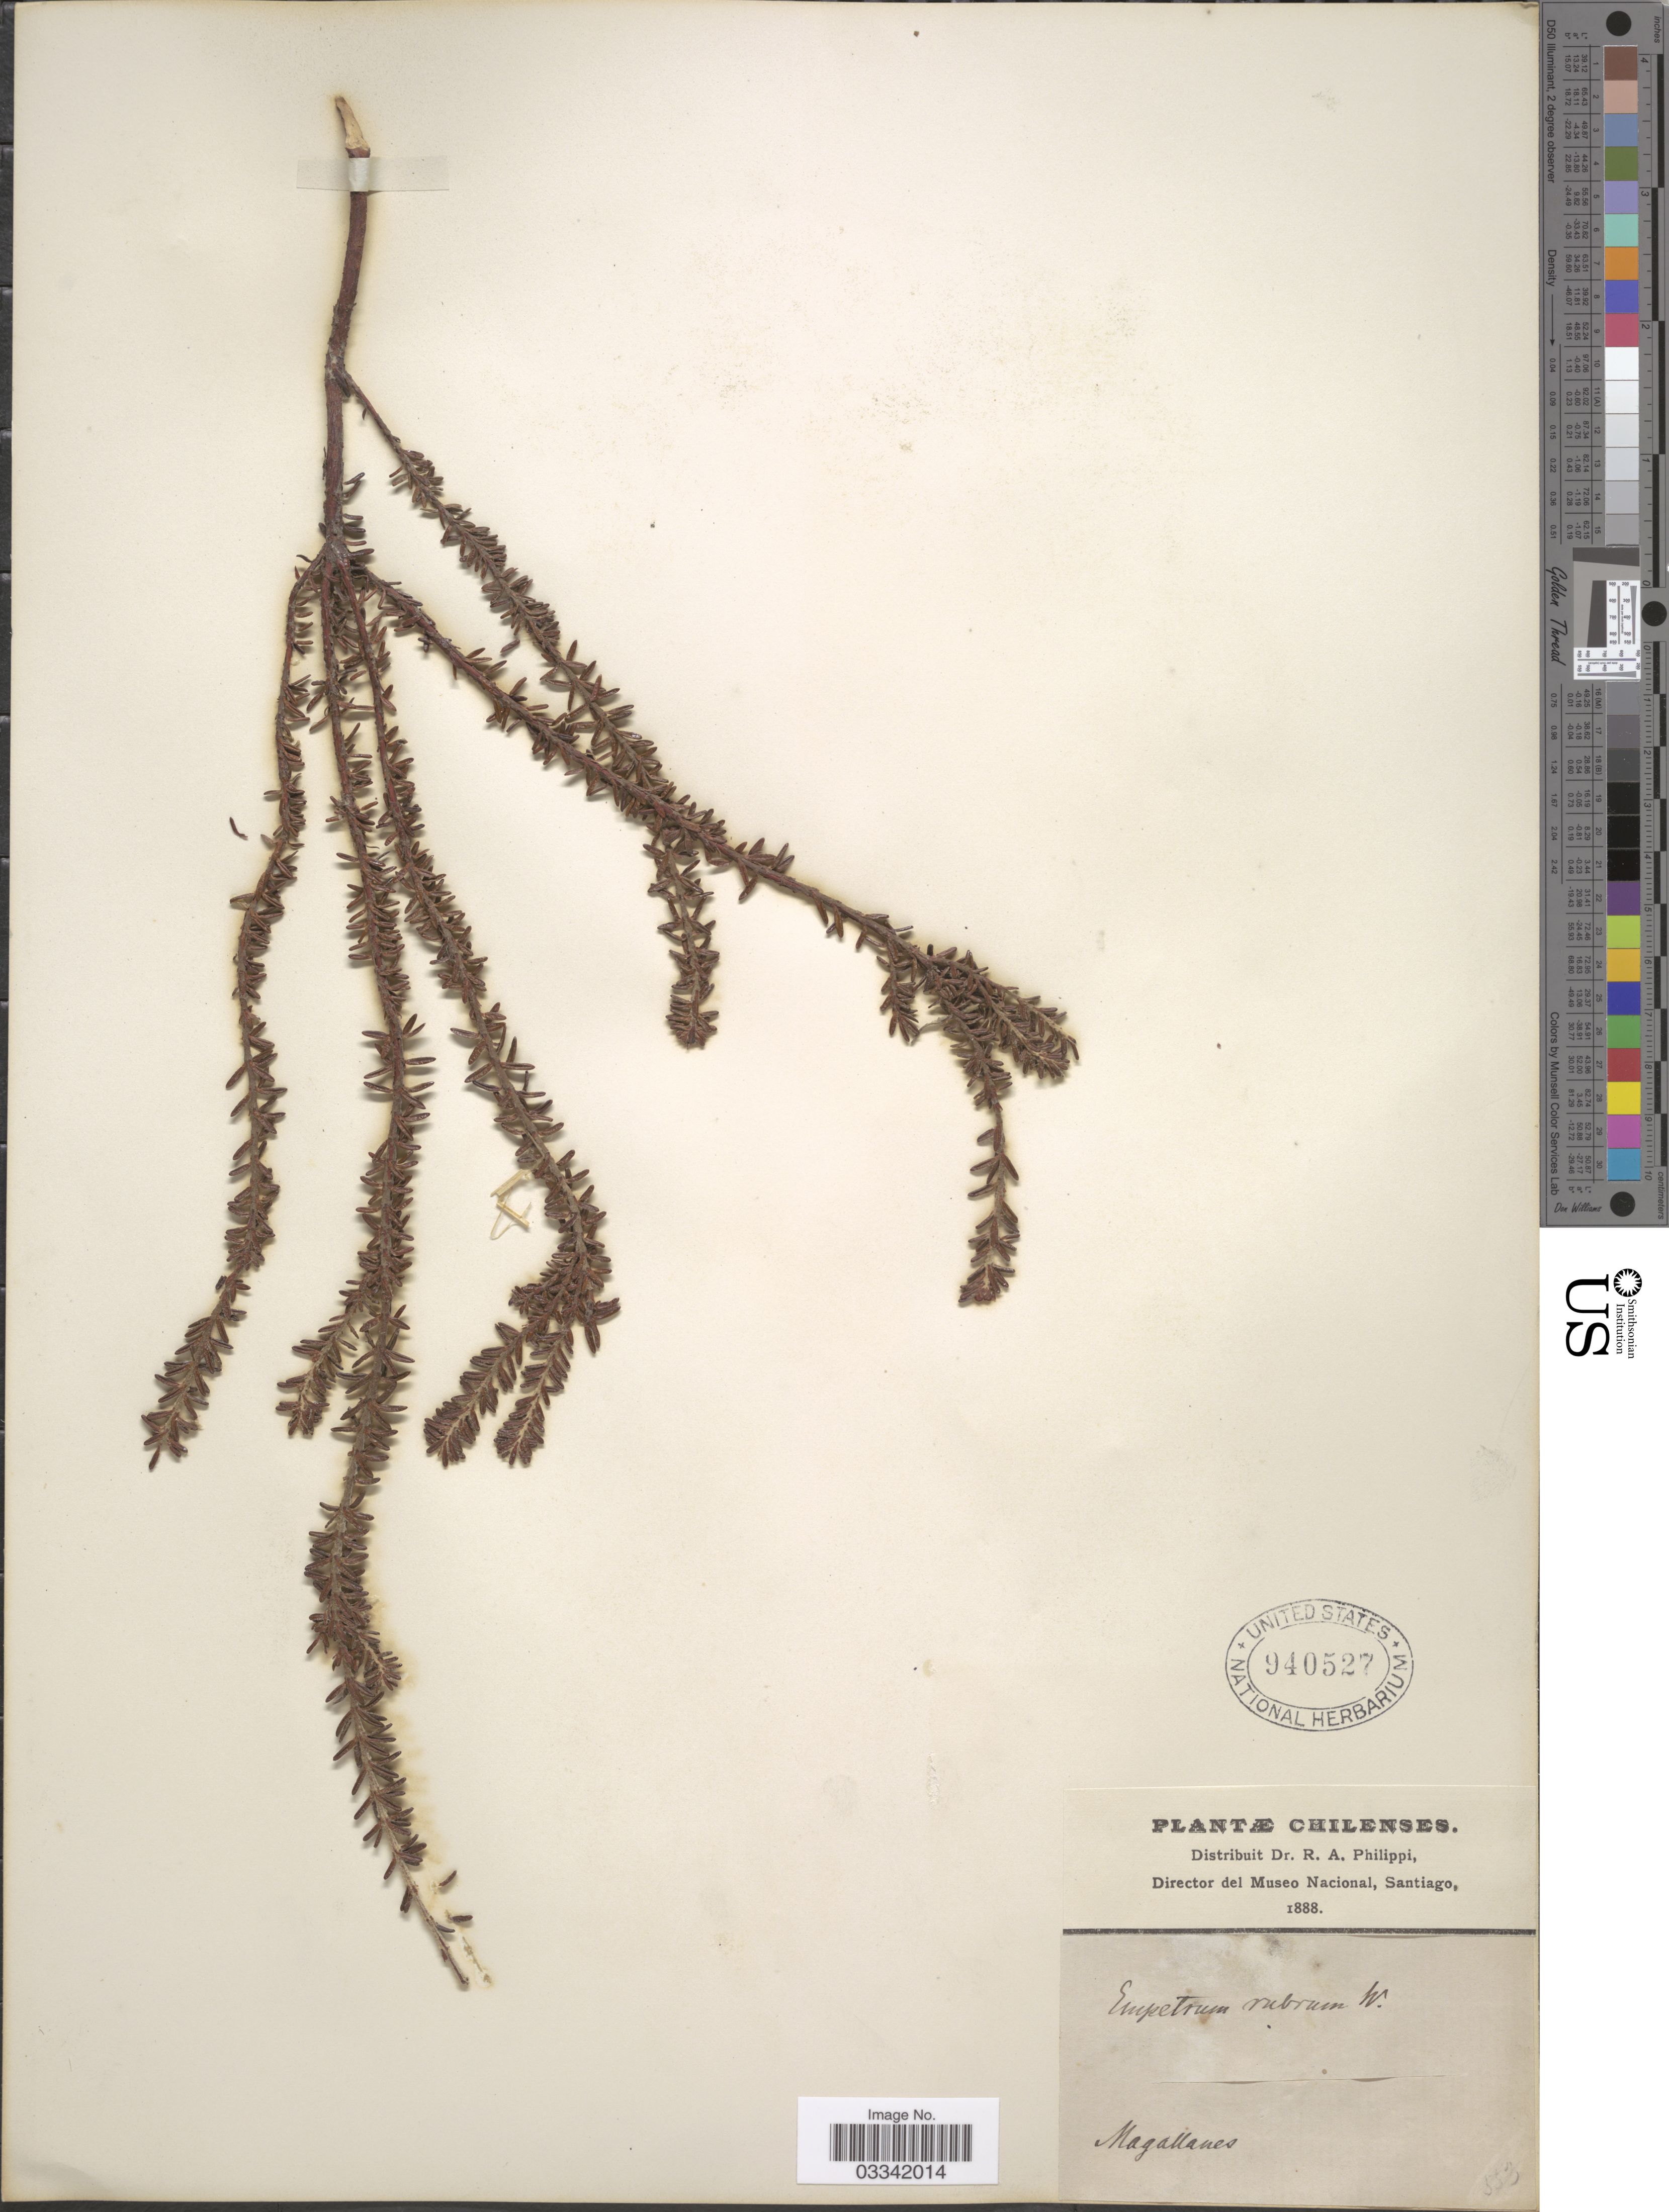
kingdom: Plantae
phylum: Tracheophyta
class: Magnoliopsida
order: Ericales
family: Ericaceae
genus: Empetrum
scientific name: Empetrum rubrum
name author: Vahl ex Willd.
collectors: ex. herb. R.A. Philippi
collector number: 353*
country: Chile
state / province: Magallanes y de la Antártica Chilena (XII)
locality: Magallanes.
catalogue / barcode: US 940527